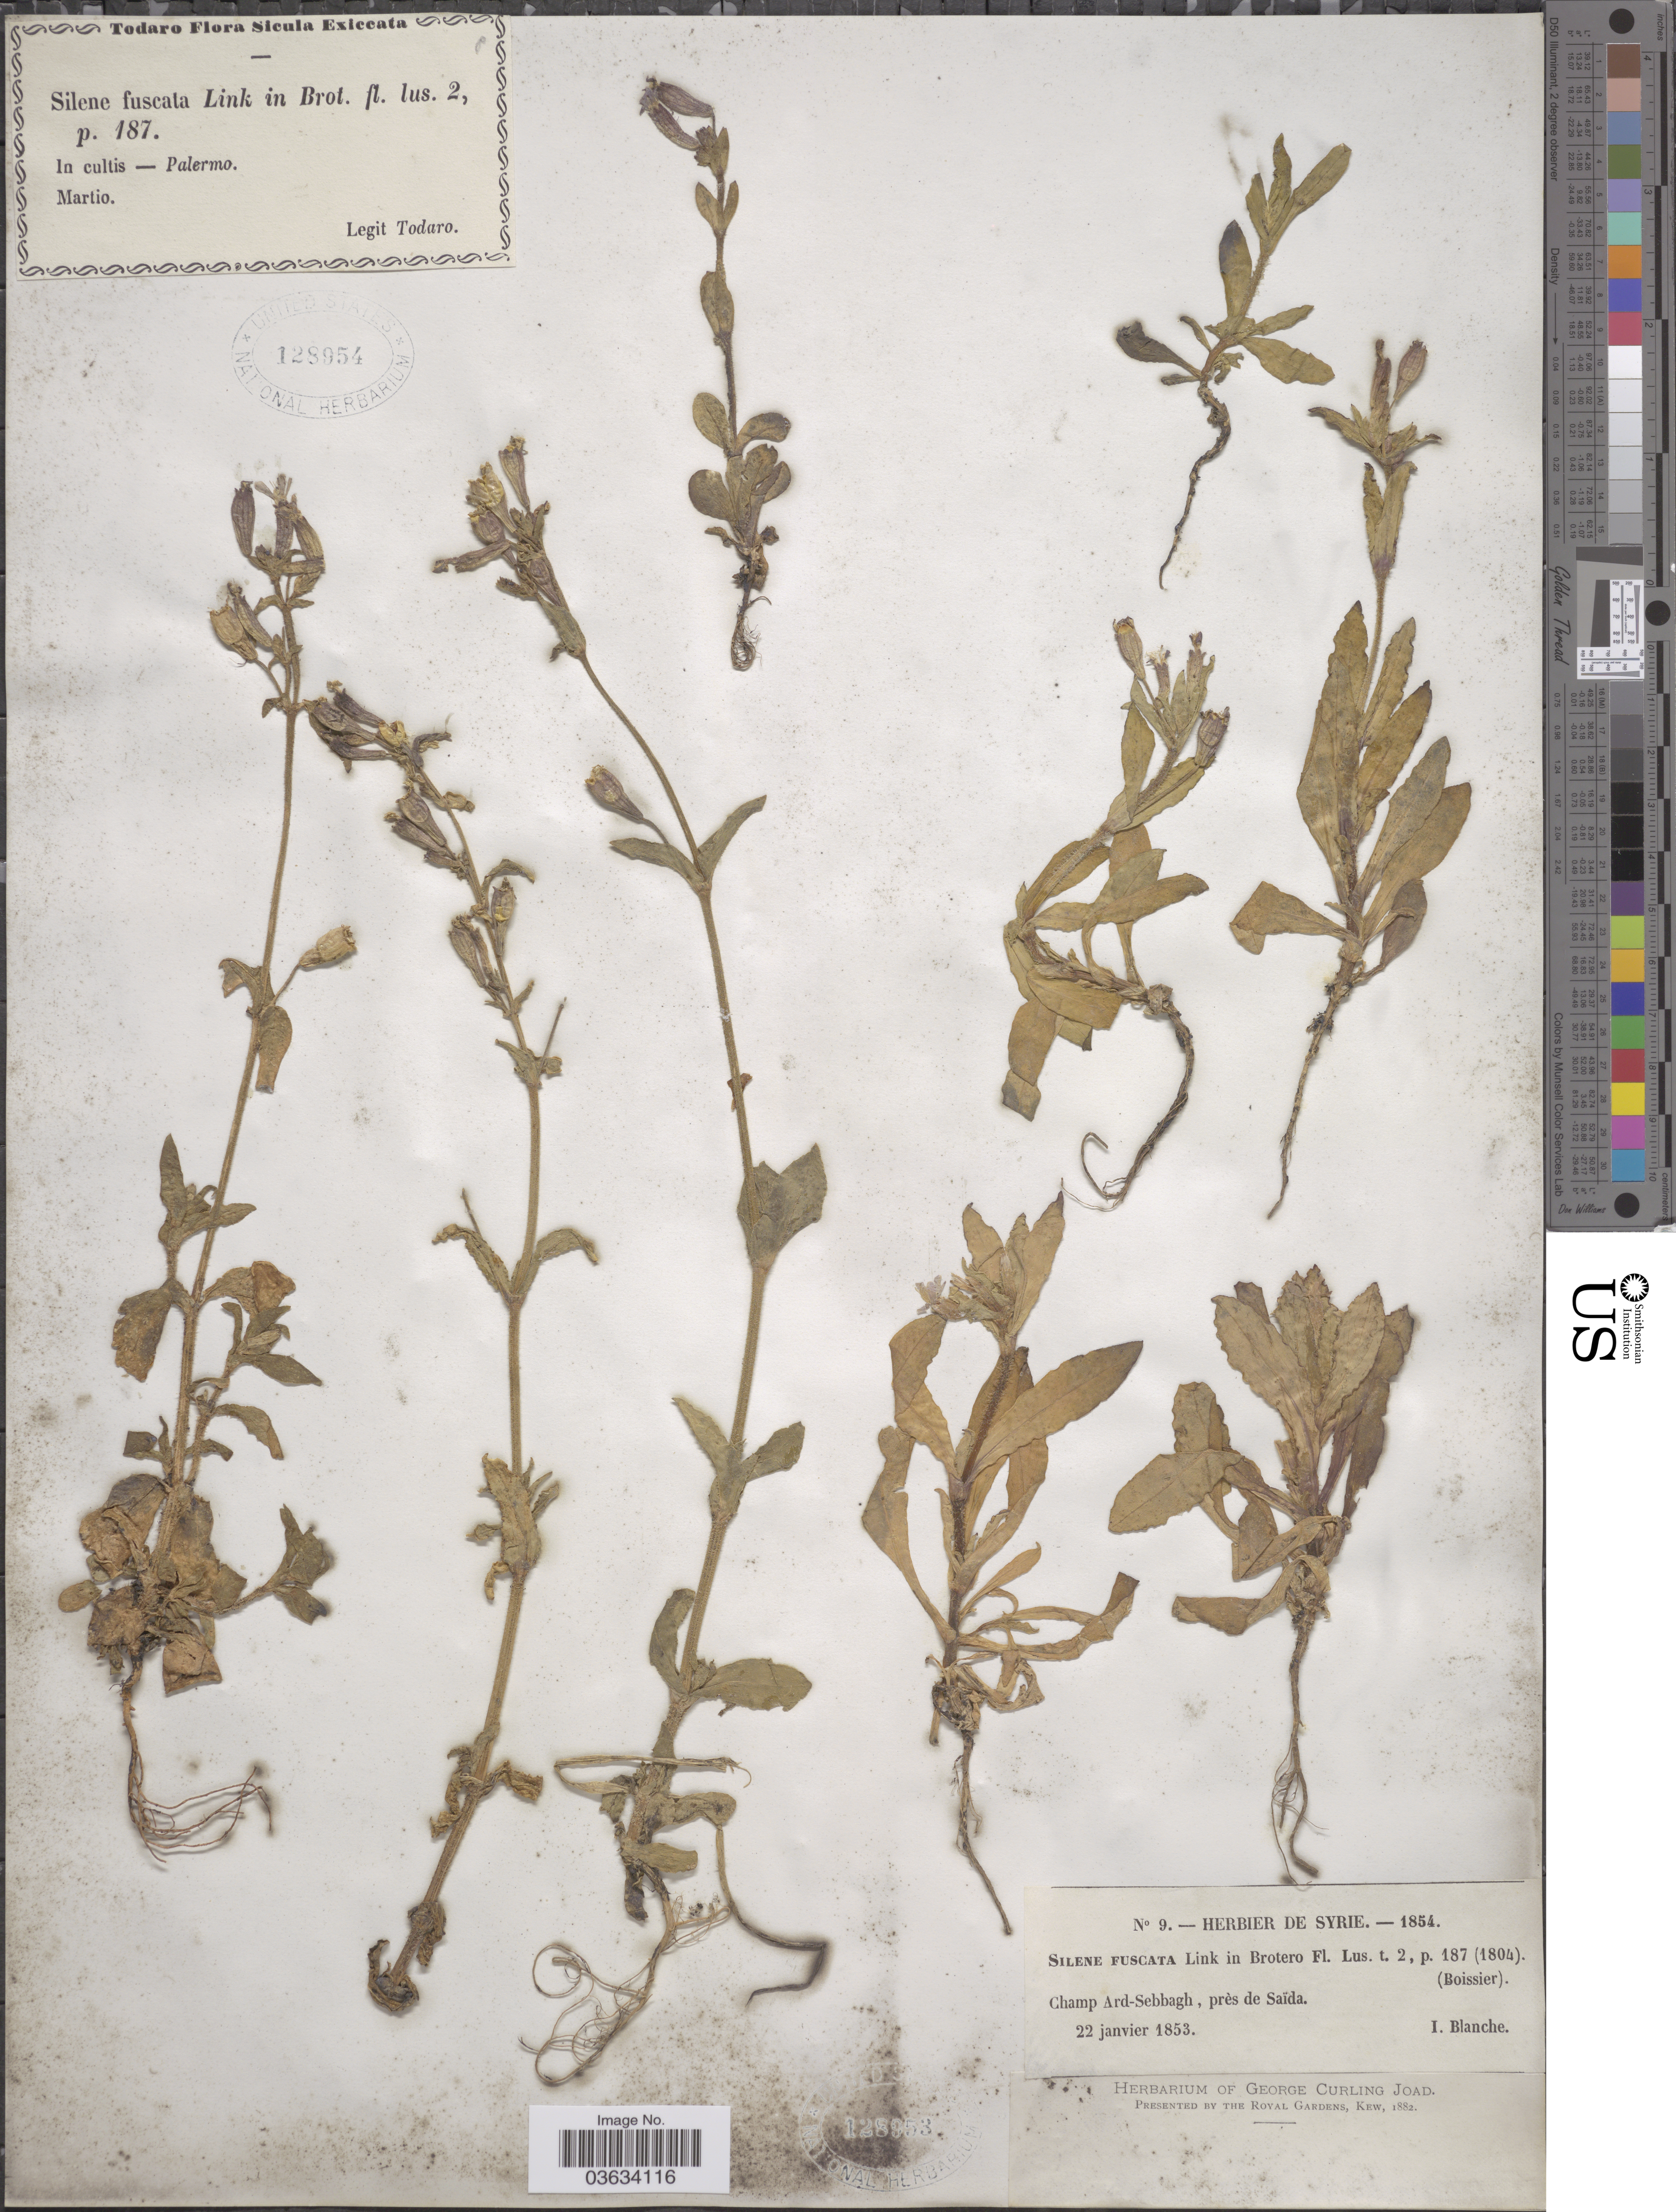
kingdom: Plantae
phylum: Tracheophyta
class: Magnoliopsida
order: Caryophyllales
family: Caryophyllaceae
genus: Silene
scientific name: Silene fuscata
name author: Link ex Brot.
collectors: Todaro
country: Italy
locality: Sicula. Palermo.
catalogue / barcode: US 128954